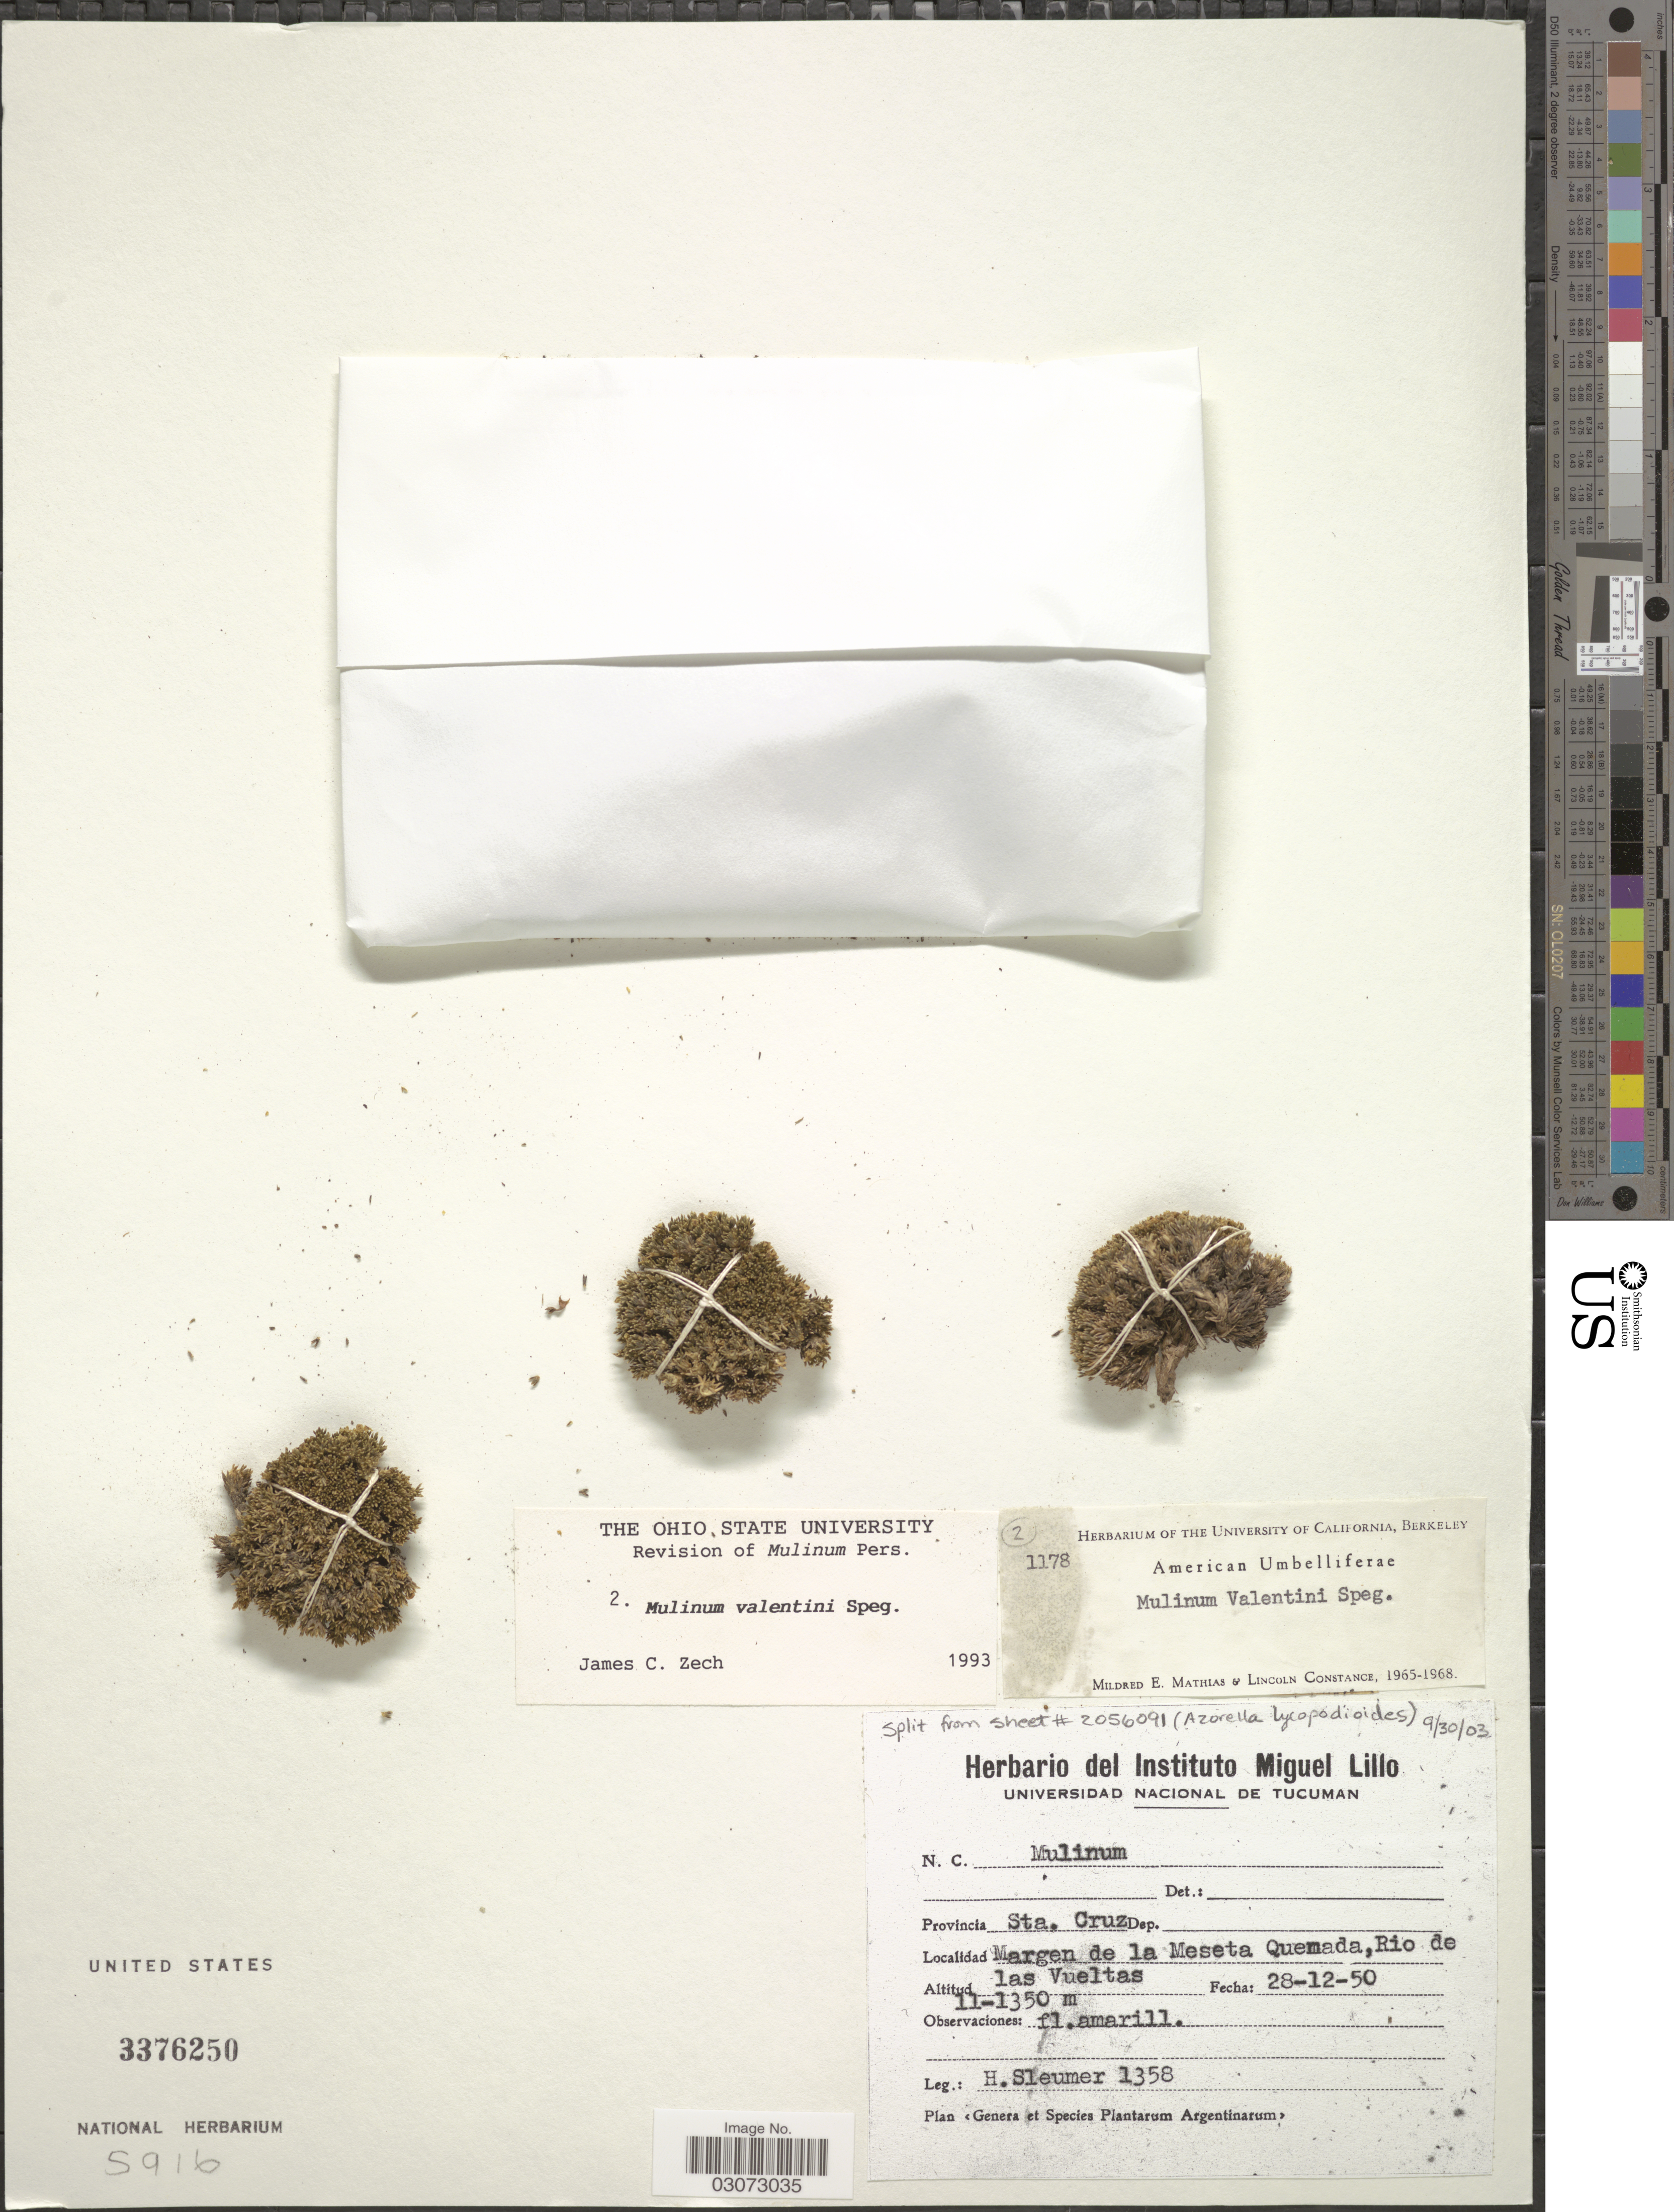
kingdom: Plantae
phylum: Tracheophyta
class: Magnoliopsida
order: Apiales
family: Apiaceae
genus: Mulinum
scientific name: Mulinum valentini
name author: Speg.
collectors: H. O. Sleumer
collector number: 1358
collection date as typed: Transcribed d/m/y: 28/12/50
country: Argentina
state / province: Santa Cruz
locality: Provincia Sta. Cruz. Margen de la Meseta Quemada, Rio de las Vueltas.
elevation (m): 1100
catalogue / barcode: US 3376250